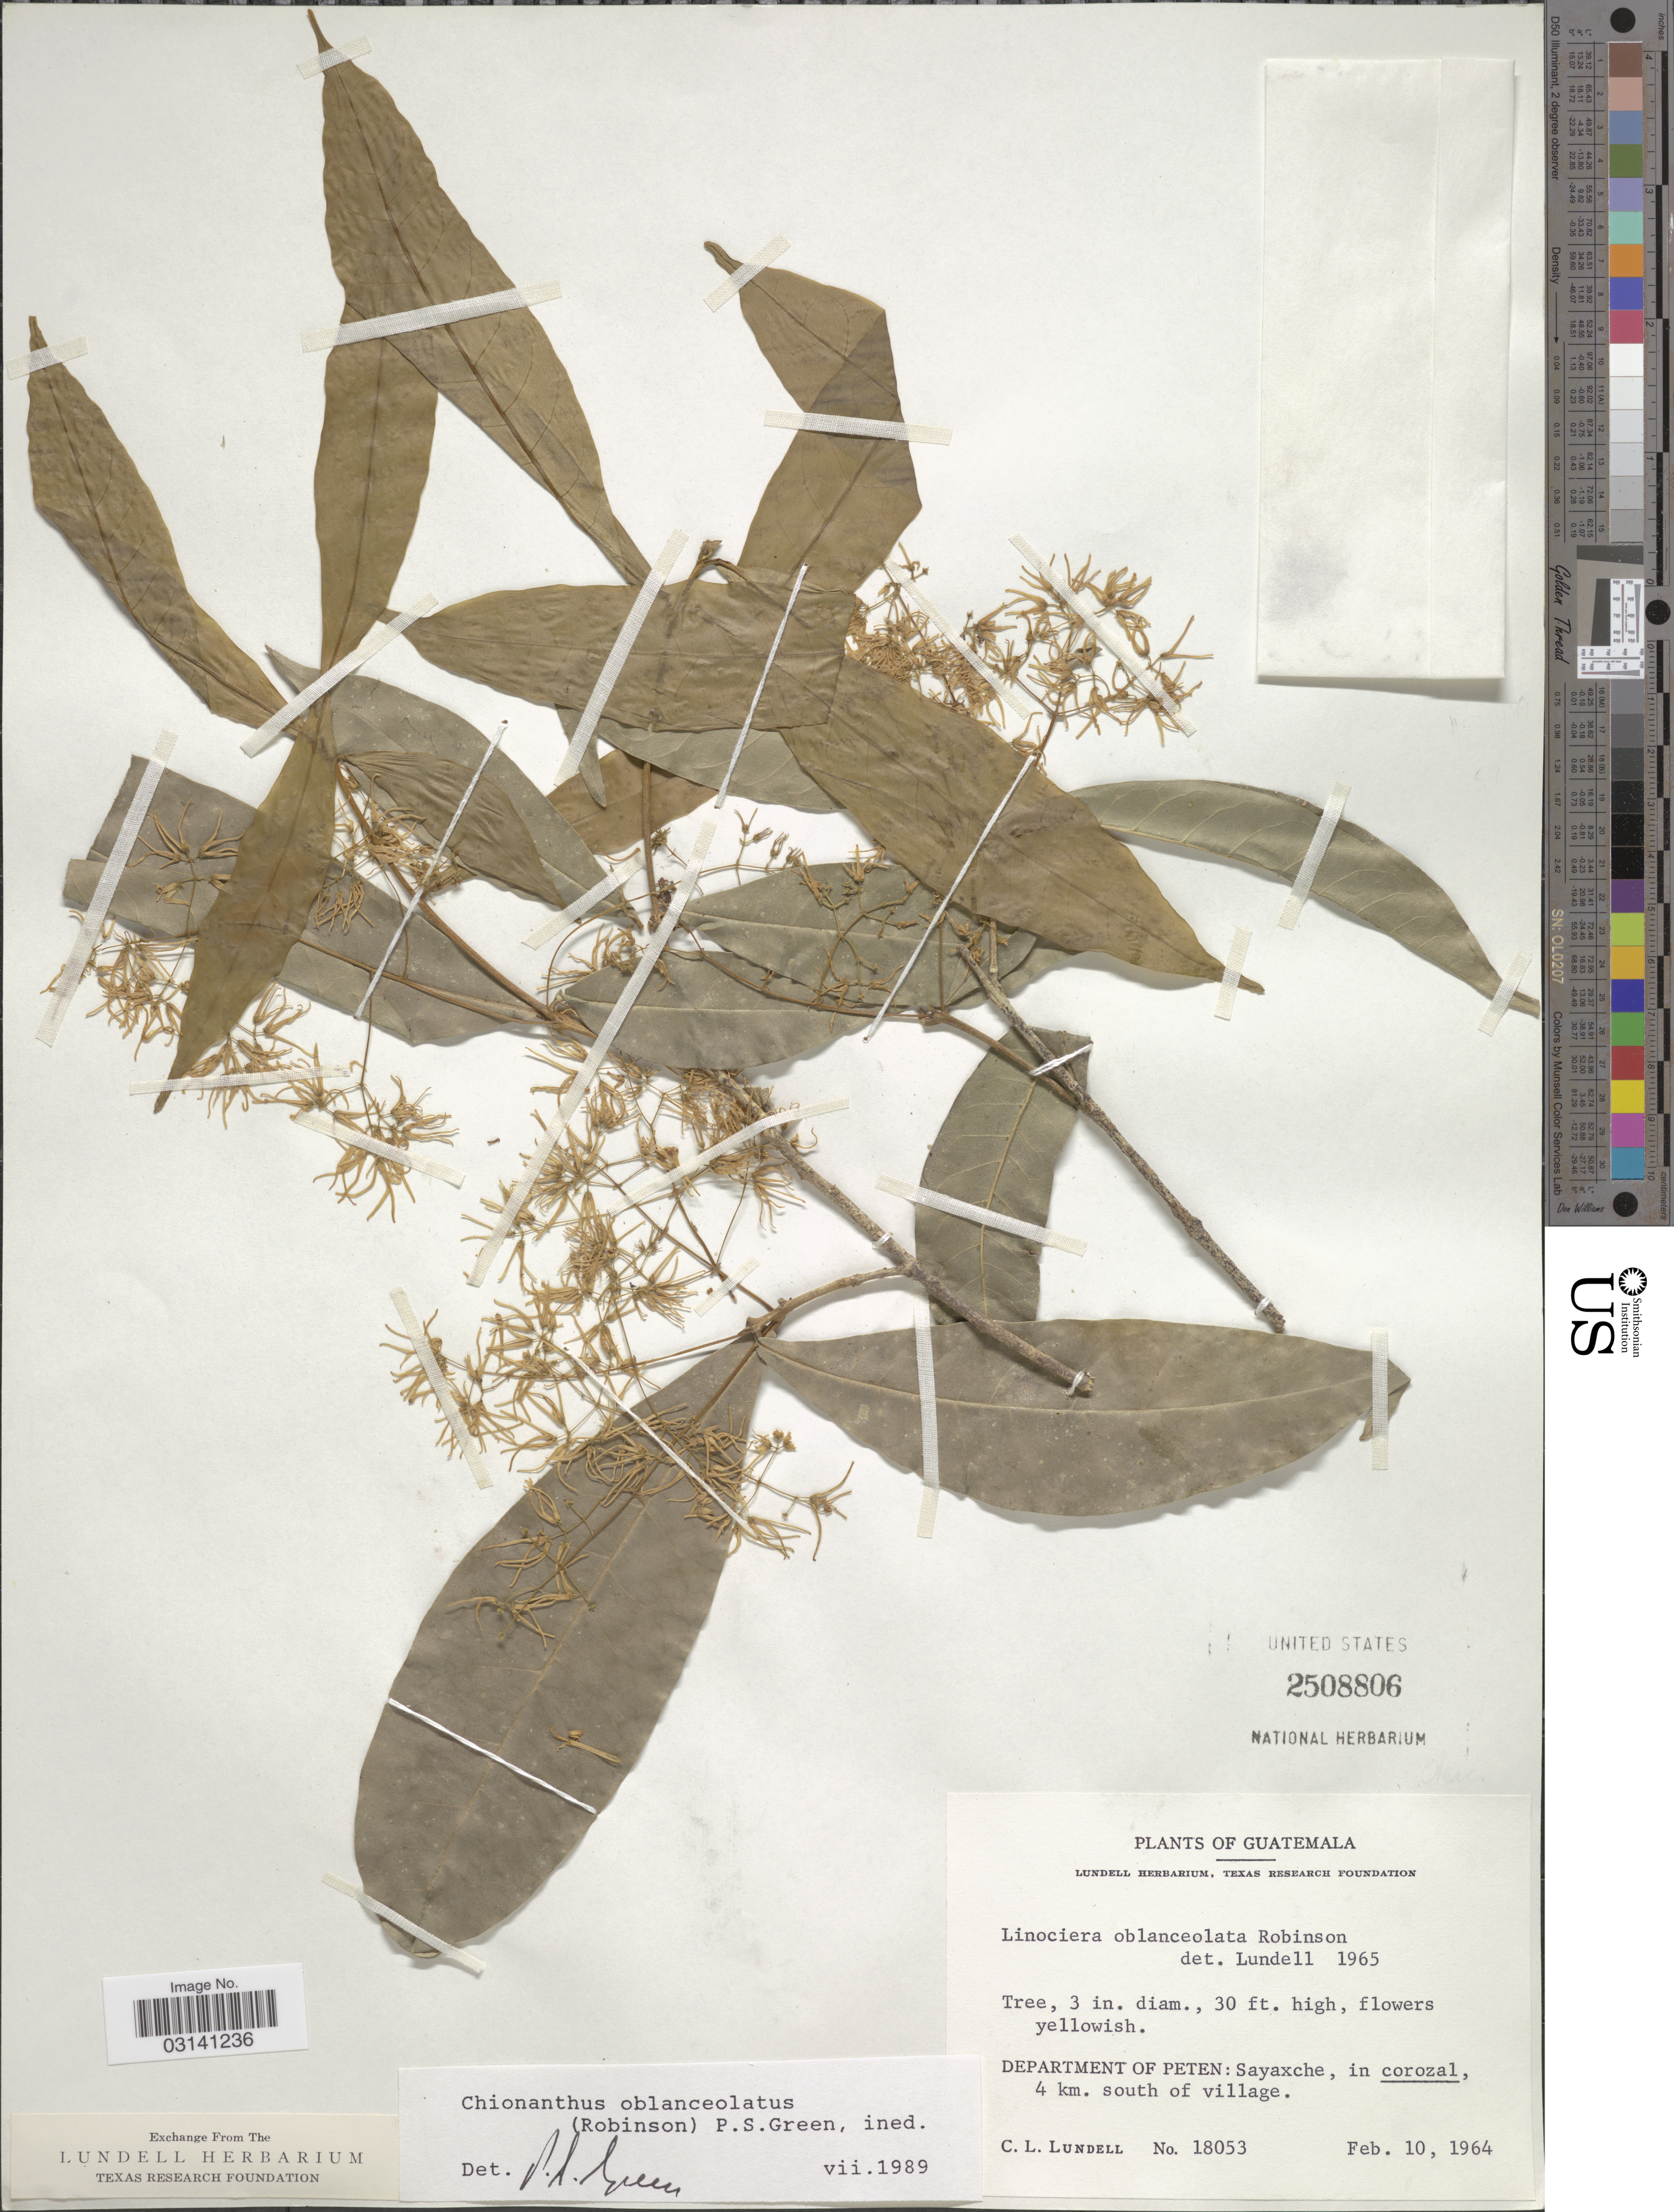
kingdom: Plantae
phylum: Tracheophyta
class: Magnoliopsida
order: Lamiales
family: Oleaceae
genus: Chionanthus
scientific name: Chionanthus oblanceolatus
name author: (B.L. Rob.) P.S. Green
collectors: C. L. Lundell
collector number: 18053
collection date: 1964-02-10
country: Guatemala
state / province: El Petén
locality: Department of Peten: Sayaxche, in corozal, 4 km. south of village.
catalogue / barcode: US 2508806